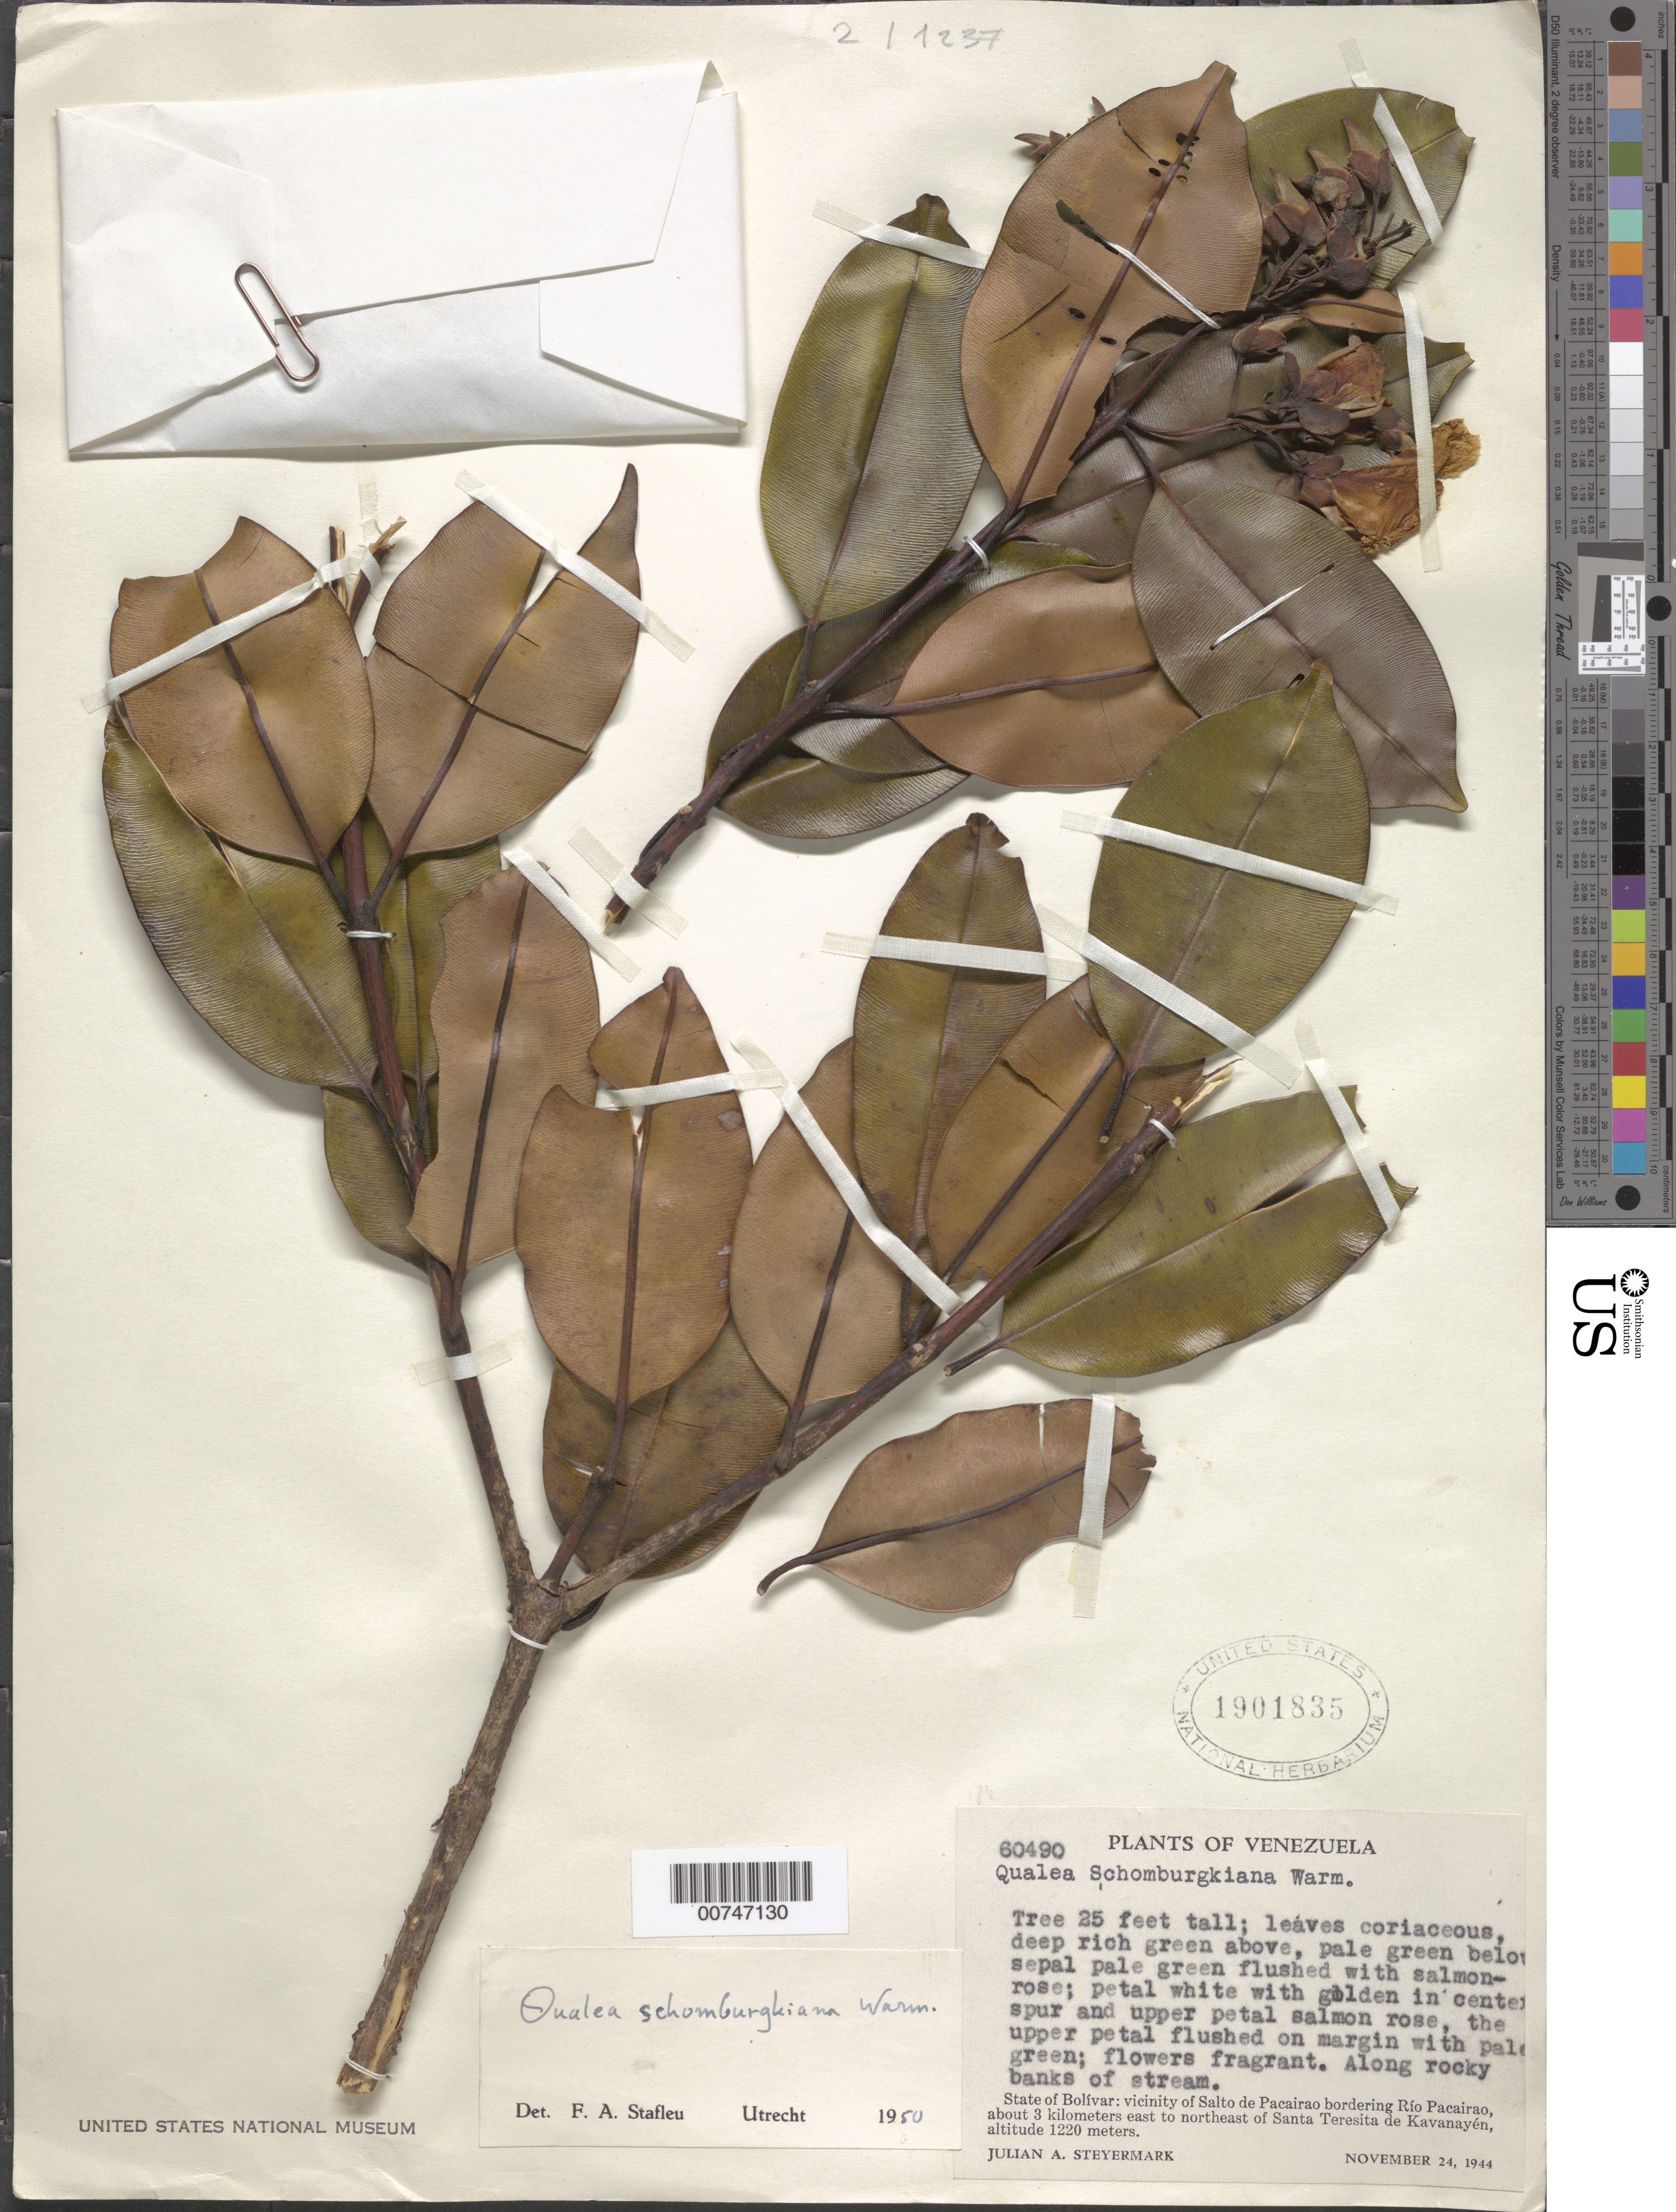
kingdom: Plantae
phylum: Tracheophyta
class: Magnoliopsida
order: Myrtales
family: Vochysiaceae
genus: Qualea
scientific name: Qualea schomburgkiana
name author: Warm.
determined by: Stafleu, F. A.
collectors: J. Steyermark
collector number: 60490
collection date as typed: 24-Nov-44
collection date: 1944-11-24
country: Venezuela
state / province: Bolívar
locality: Salto Pacairao, along Río Pacairao, 3 km E-NE of Santa Teresita de Kavanayén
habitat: Along rocky banks of stream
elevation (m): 1220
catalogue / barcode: US 1901835